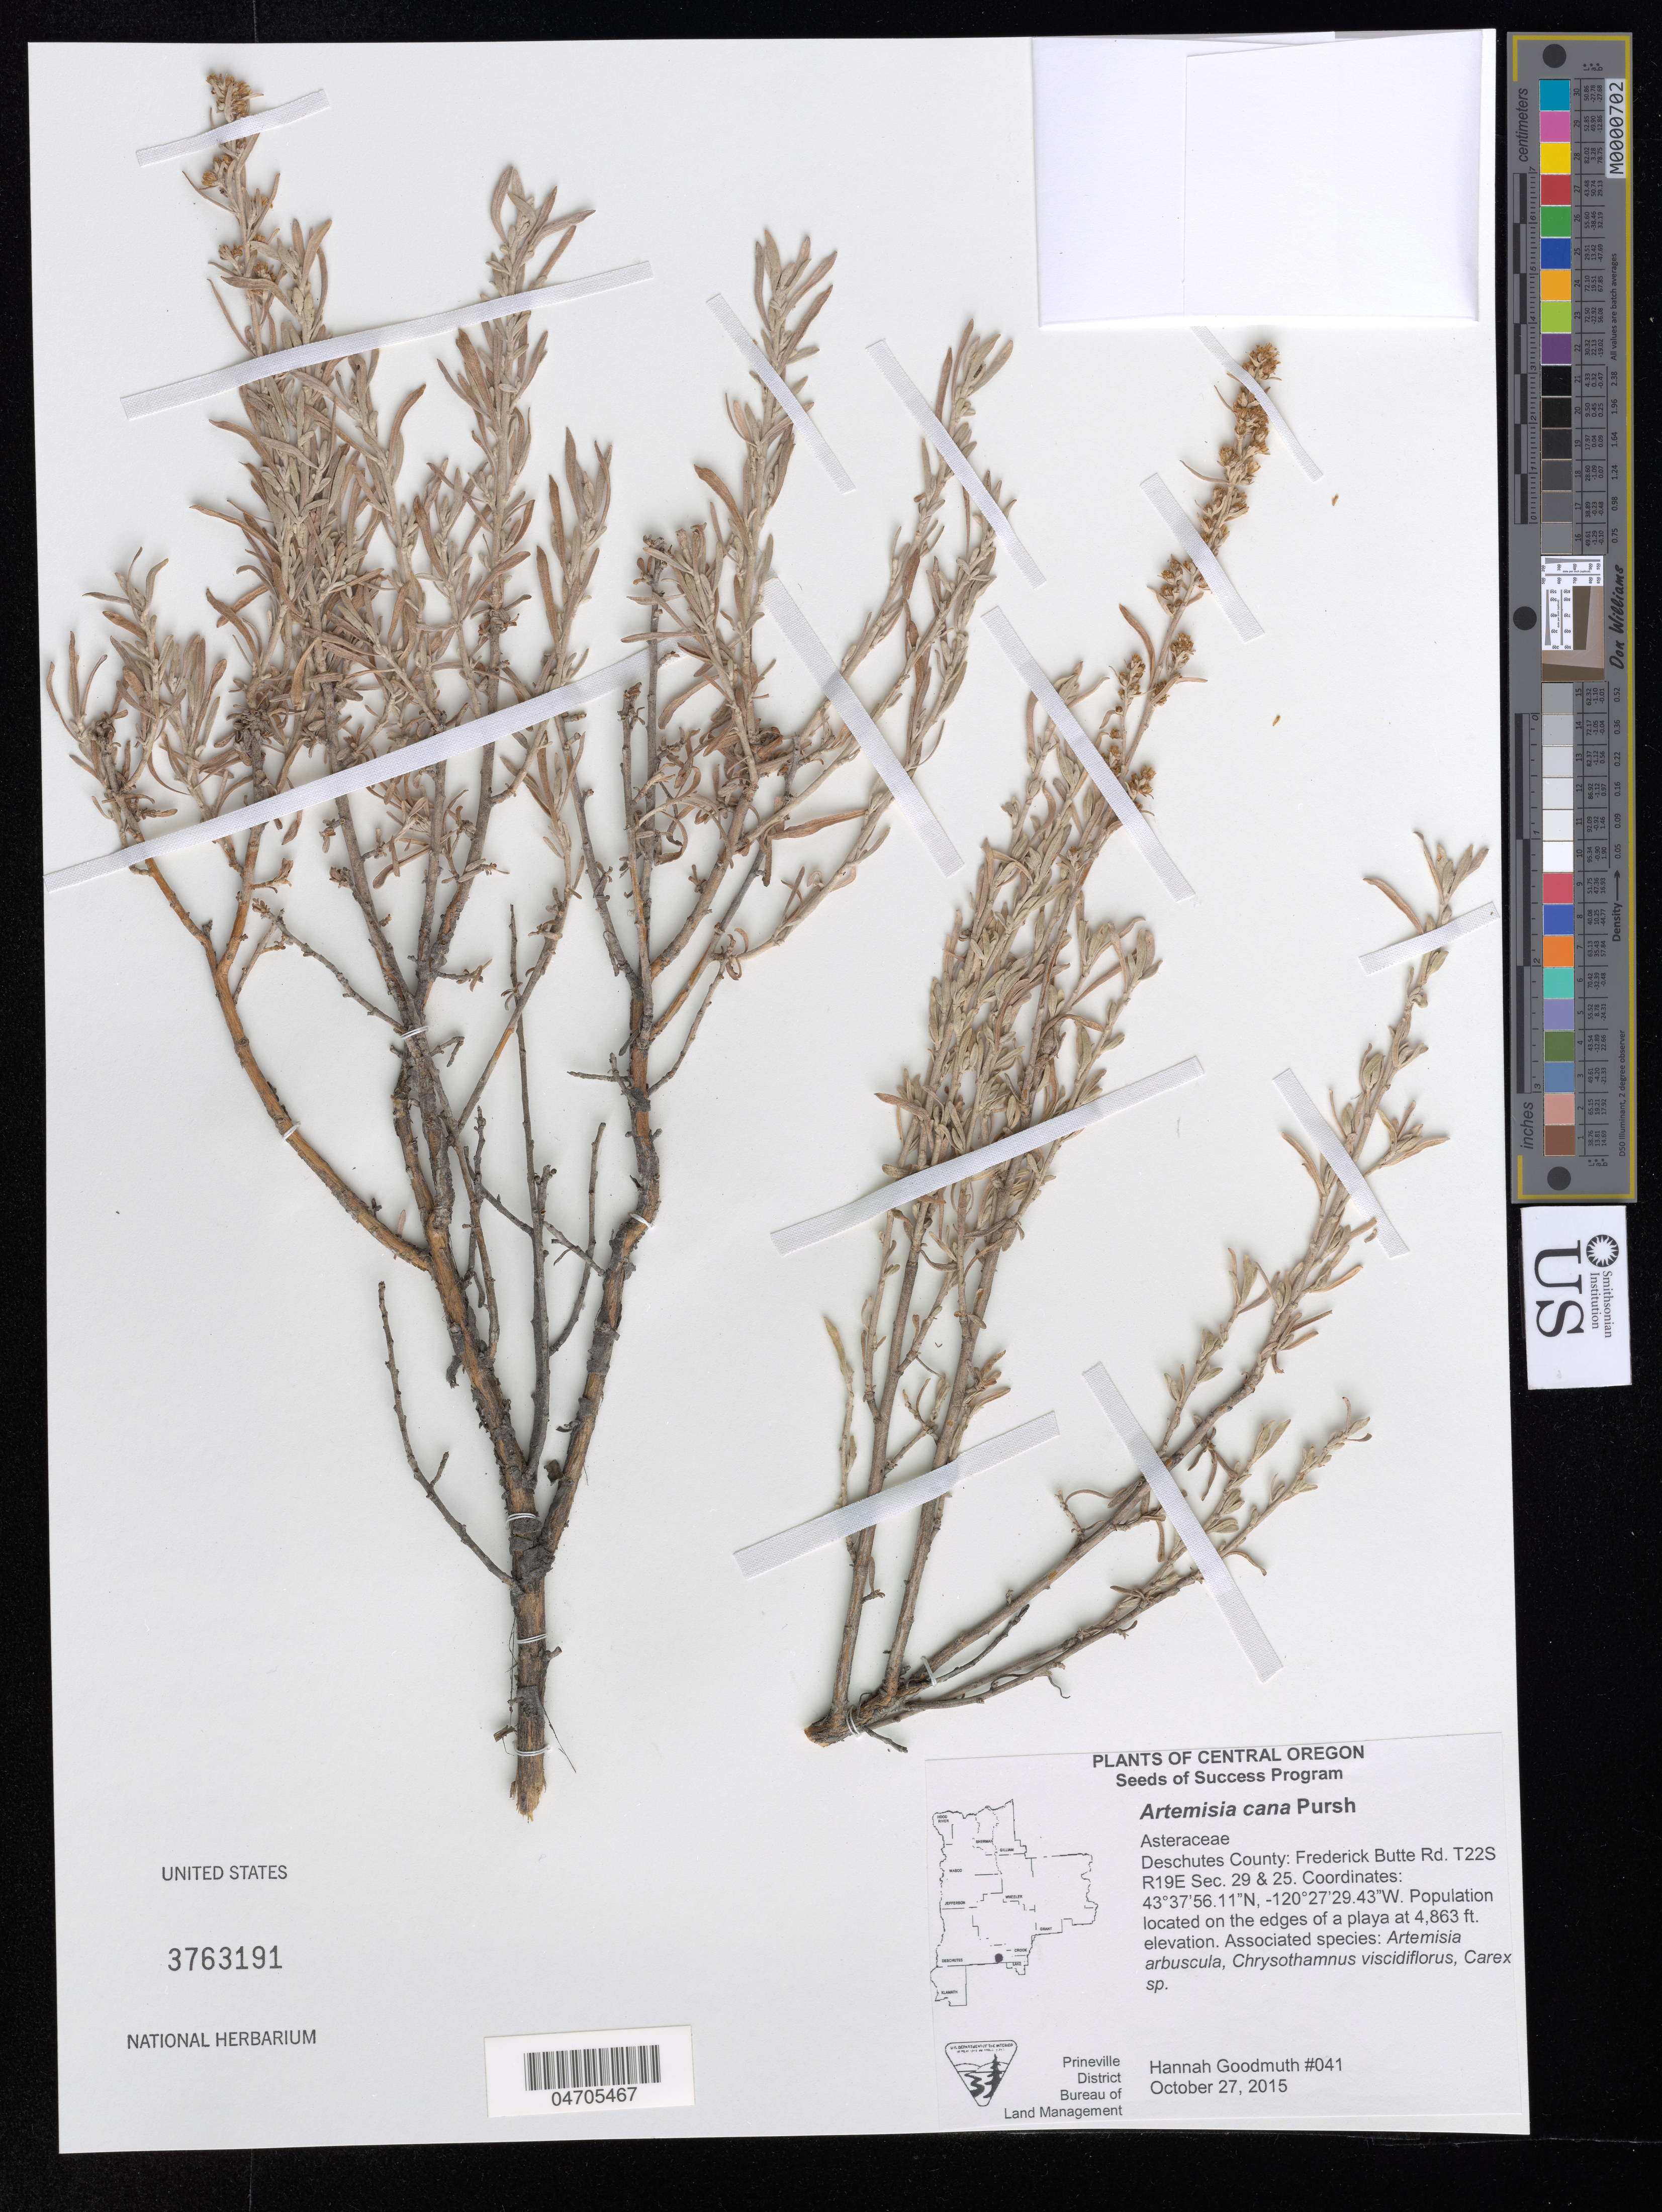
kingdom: Plantae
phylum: Tracheophyta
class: Magnoliopsida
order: Asterales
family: Asteraceae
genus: Artemisia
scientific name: Artemisia cana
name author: Pursh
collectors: H. Goodmuth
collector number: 041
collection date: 2015-10-27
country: United States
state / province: Oregon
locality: Central Oregon. Deschutes County: Frederick Butte Rd. T22S R19E Sec. 29 &25.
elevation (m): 1482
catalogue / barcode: US 3763191